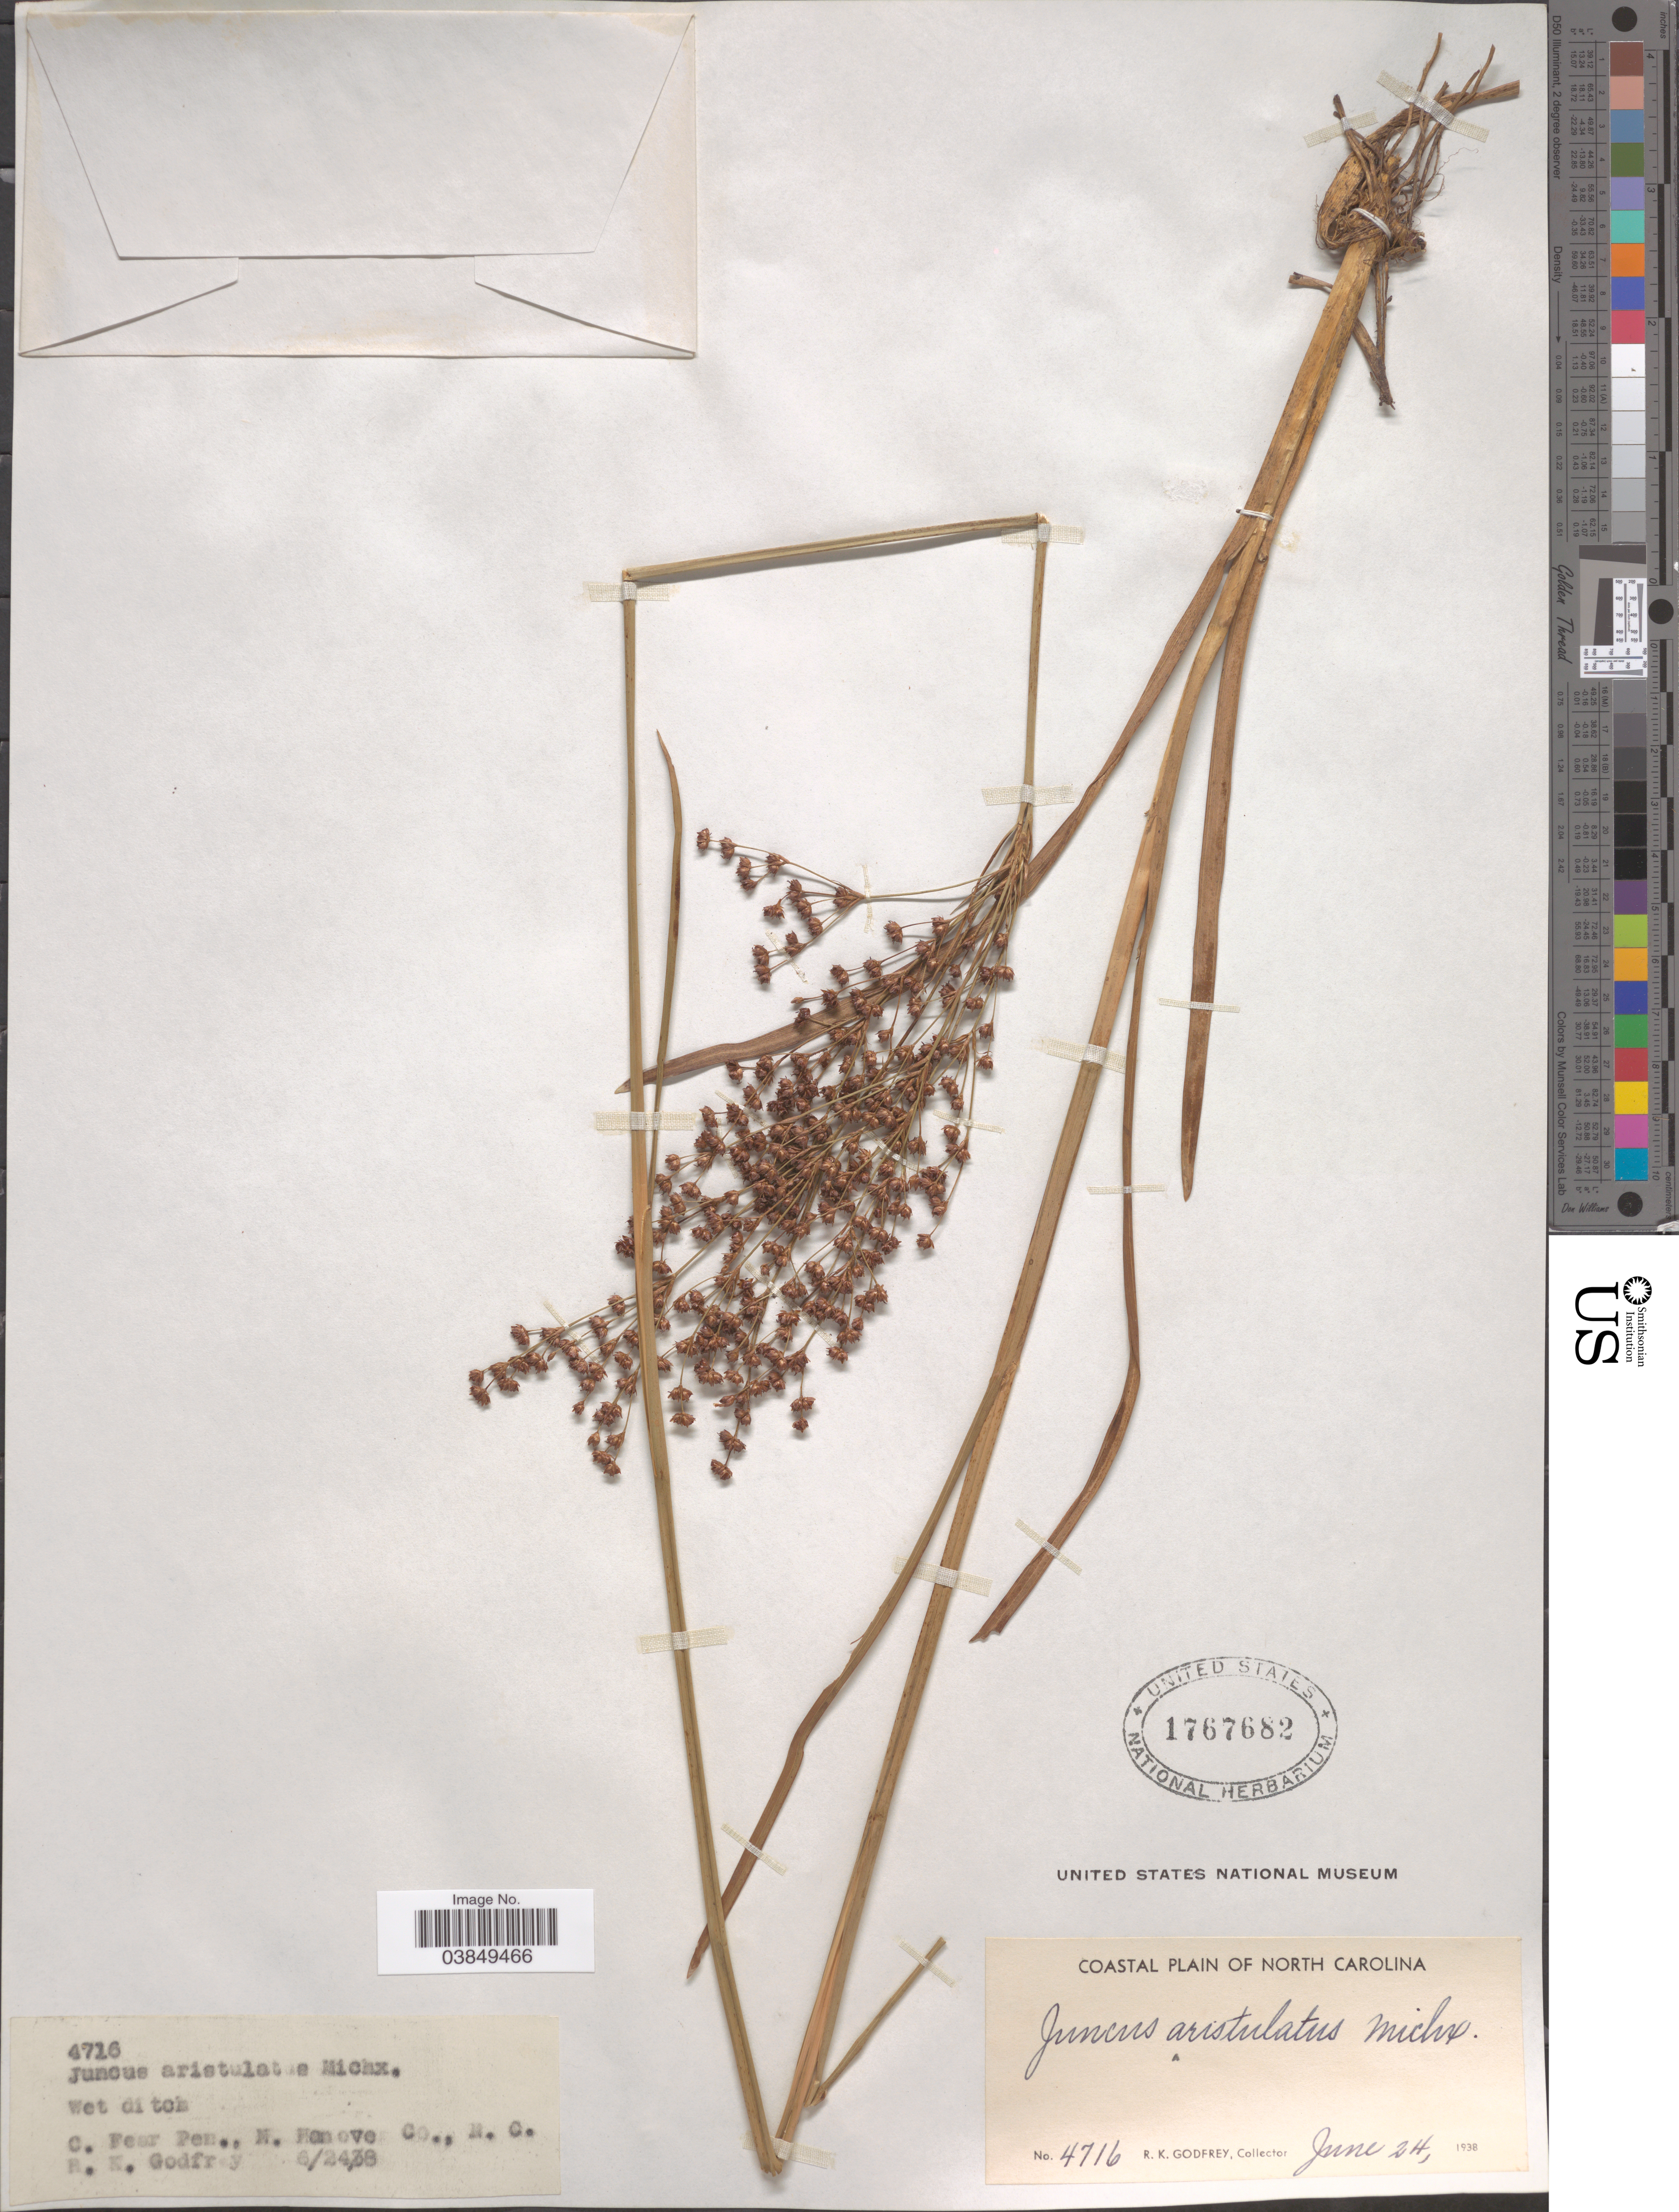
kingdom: Plantae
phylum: Tracheophyta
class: Liliopsida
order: Poales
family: Juncaceae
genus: Juncus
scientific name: Juncus aristulatus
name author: Michx.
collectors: R. K. Godfrey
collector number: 4716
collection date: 1938-06-24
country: United States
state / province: North Carolina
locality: Coastal Plain of North Carolina. C. Fear Pen., N. Hanover Co.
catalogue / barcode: US 1767682